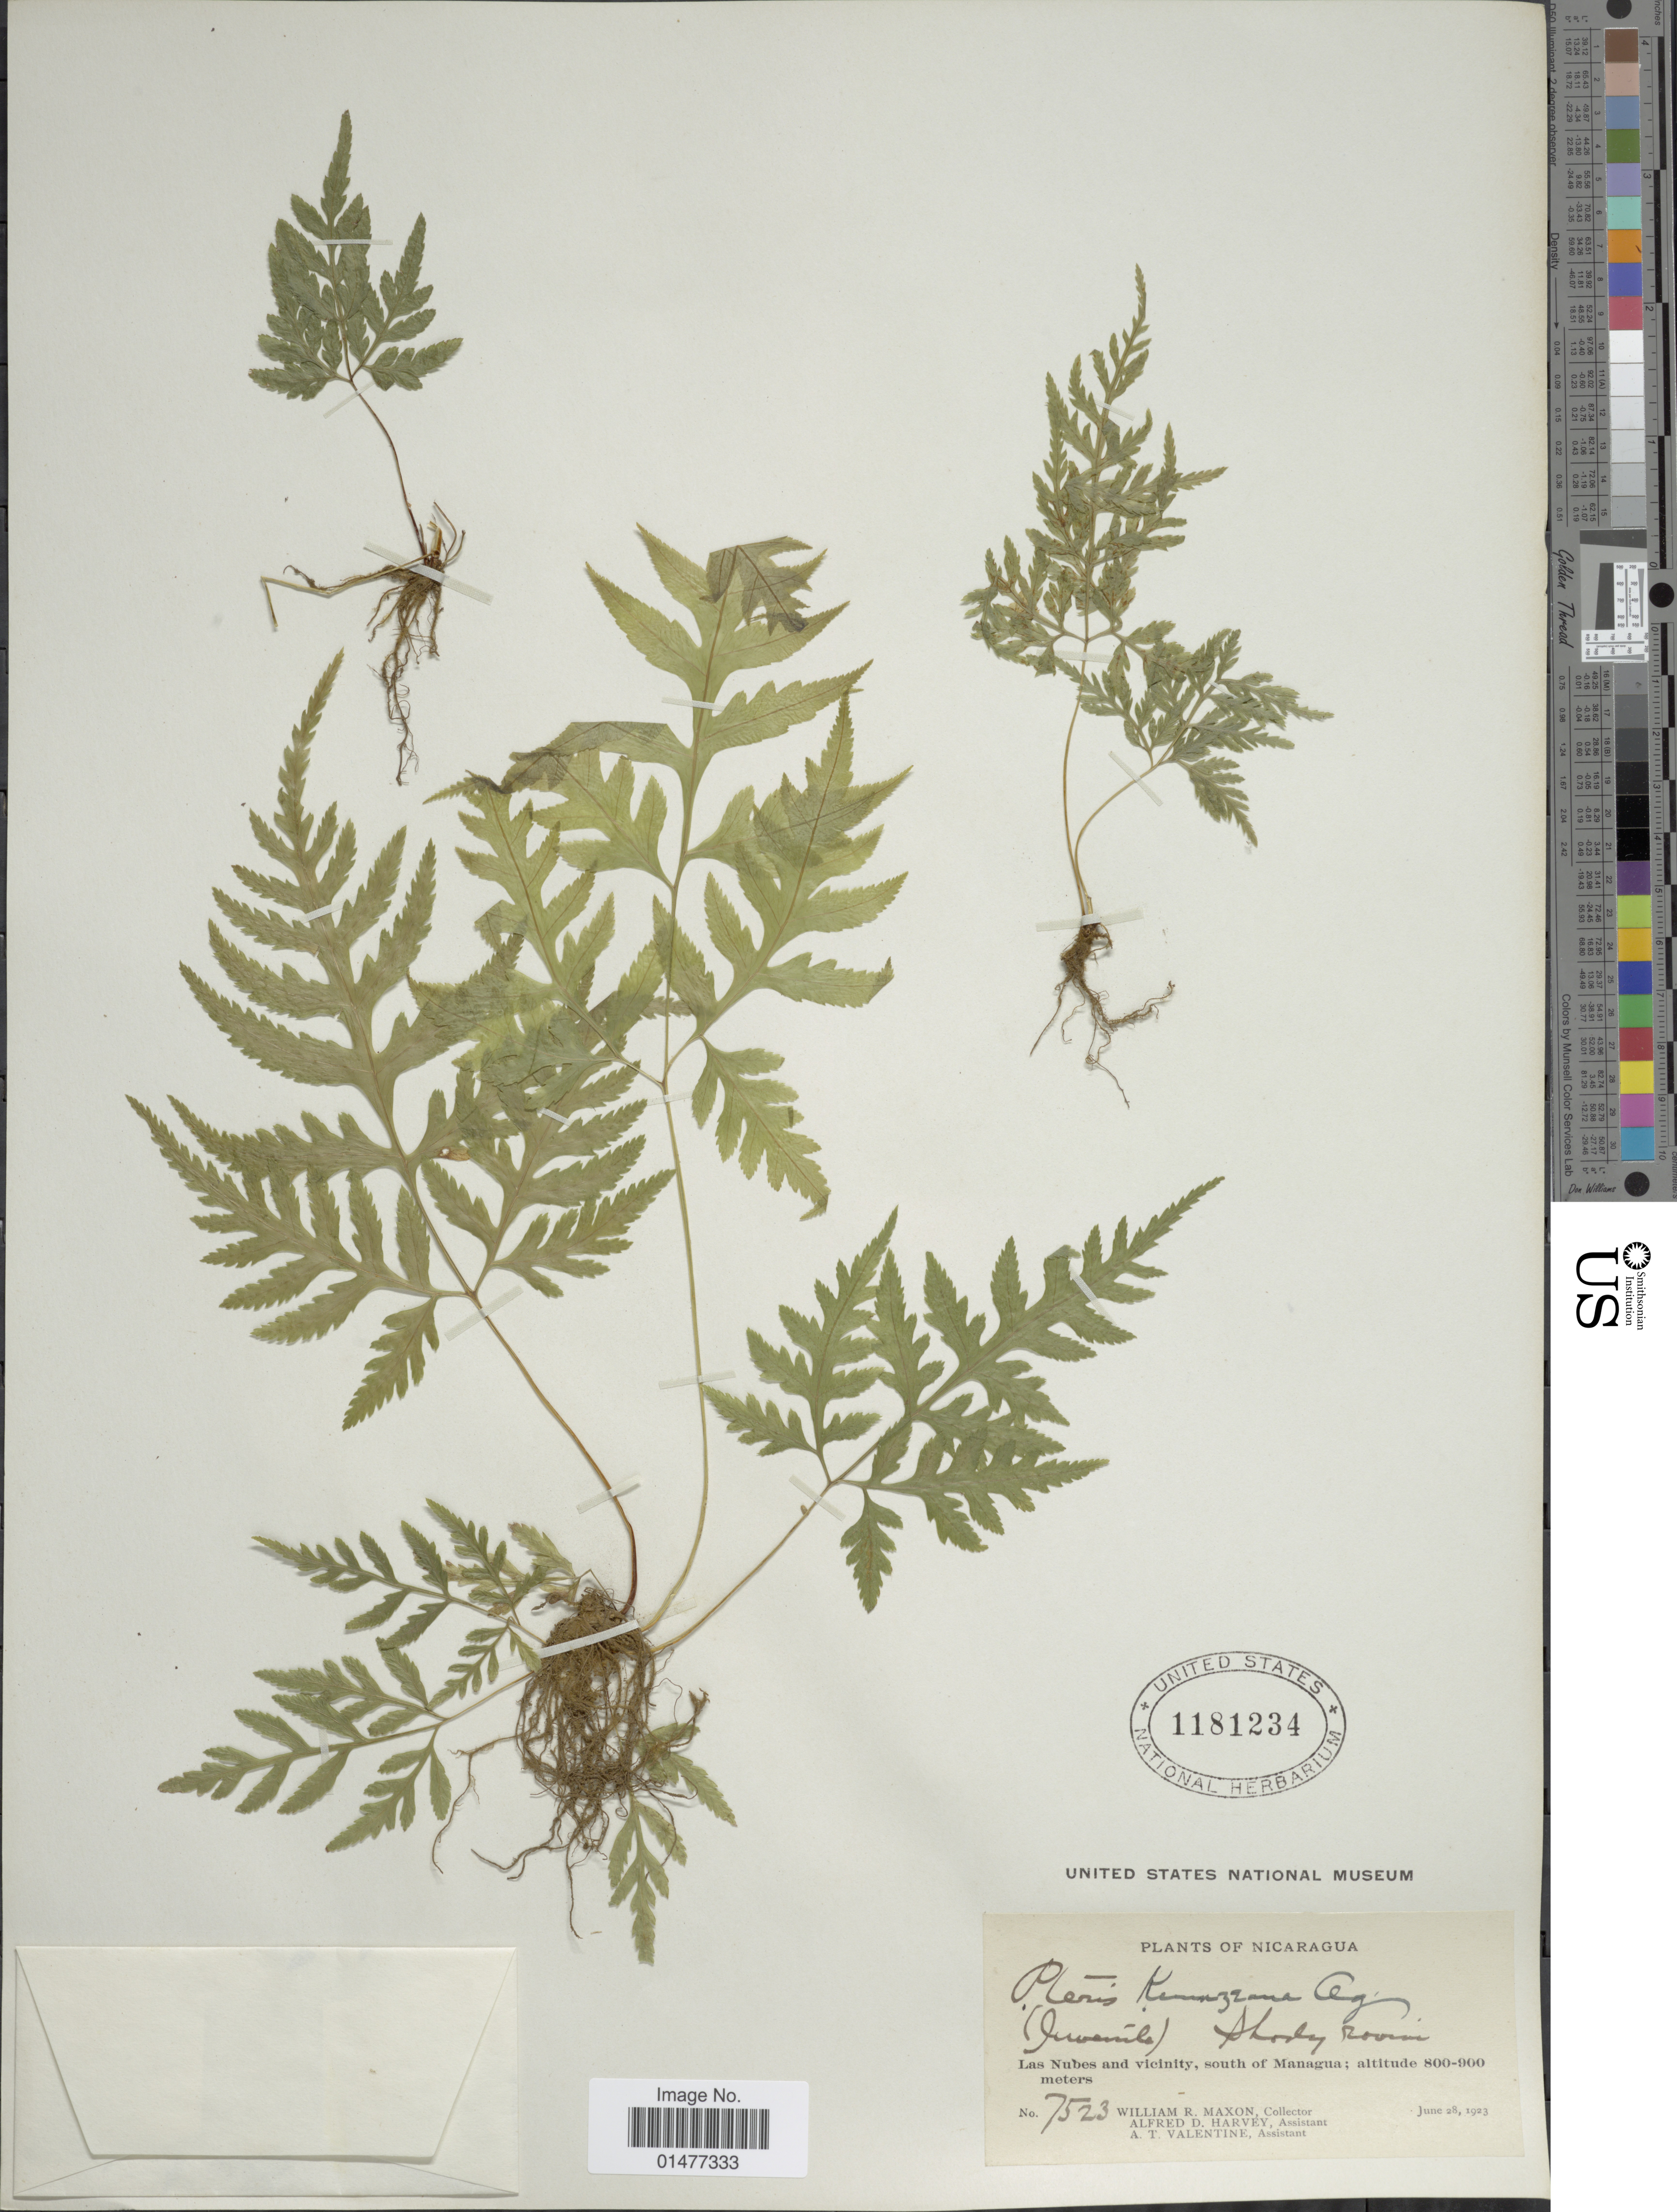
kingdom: Plantae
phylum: Tracheophyta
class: Polypodiopsida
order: Polypodiales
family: Pteridaceae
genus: Pteris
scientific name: Pteris altissima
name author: Poir.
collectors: W. R. Maxon, A. D. Harvey & A. Valentine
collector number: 7523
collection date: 1923-06-28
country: Nicaragua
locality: Plants of Nicaragua, Las NUbes and vicinity, south of Managua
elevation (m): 800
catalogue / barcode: US 1181234